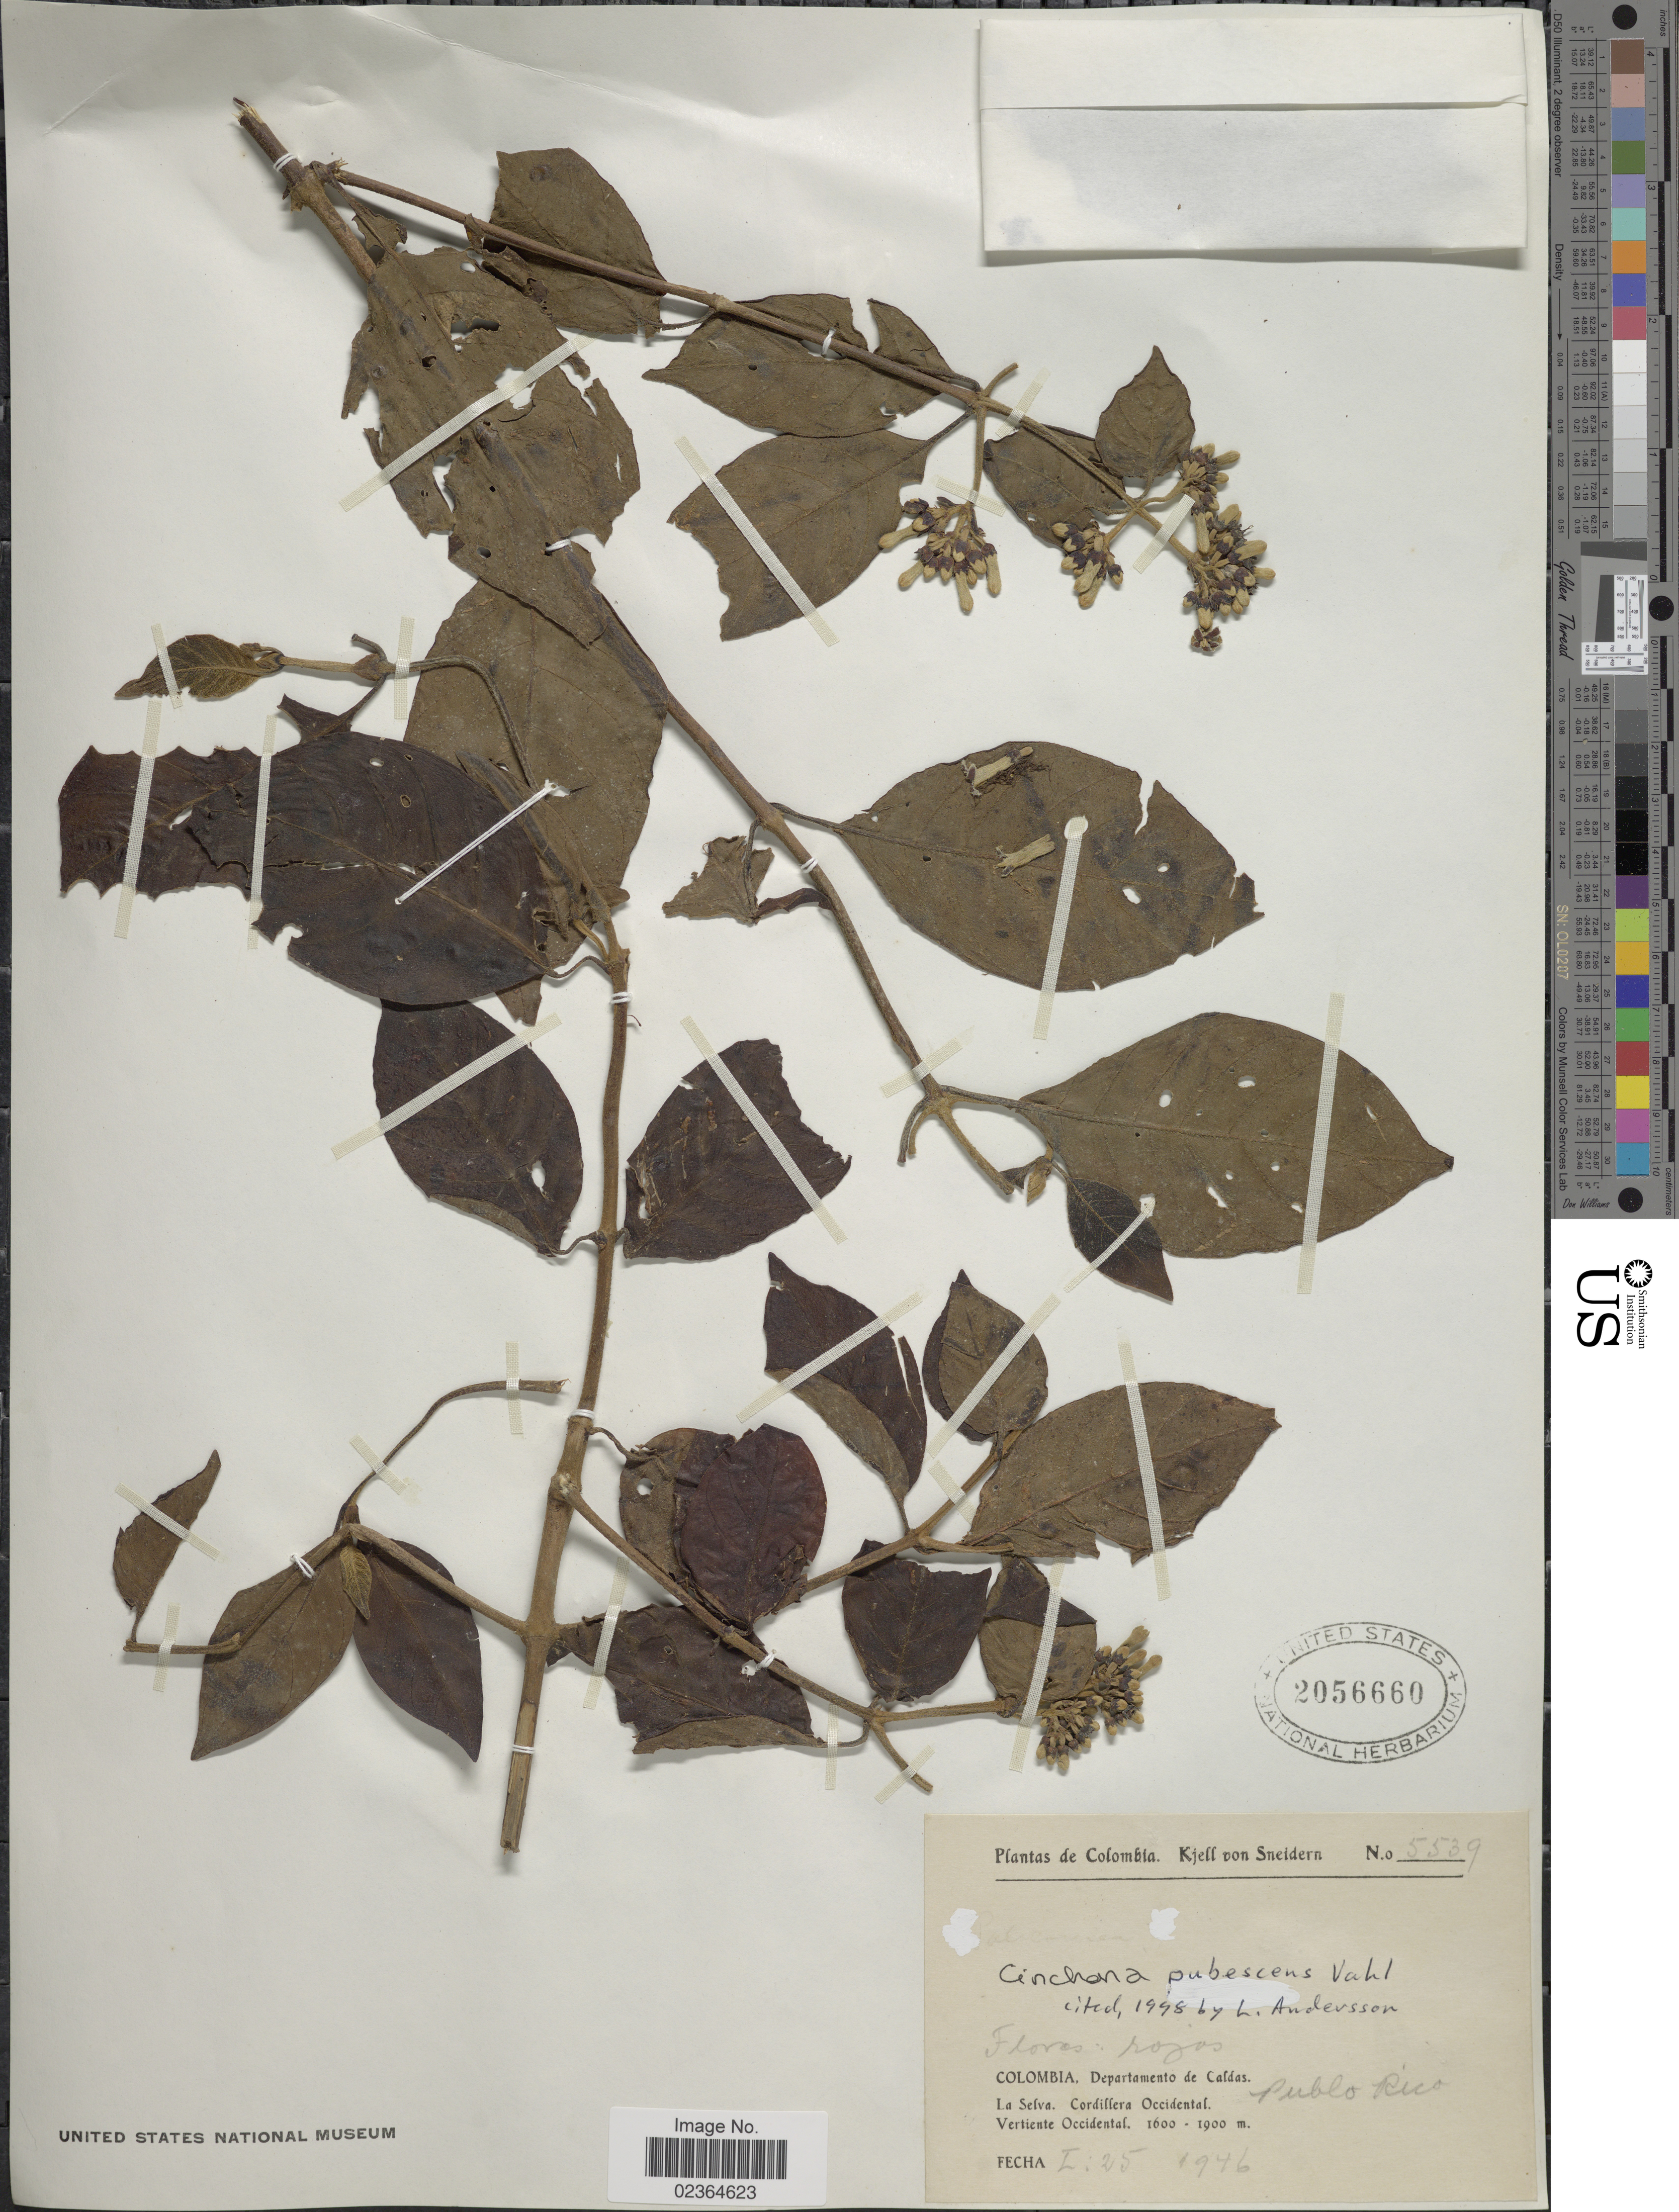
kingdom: Plantae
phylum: Tracheophyta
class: Magnoliopsida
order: Gentianales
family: Rubiaceae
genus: Cinchona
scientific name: Cinchona pubescens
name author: Vahl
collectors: K. von Sneidern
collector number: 5539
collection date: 1946-01-25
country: Colombia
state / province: Caldas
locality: La Selva. Cordillera Occidental. Vertiente Occidental. Publo Rico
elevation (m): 1600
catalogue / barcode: US 2056660